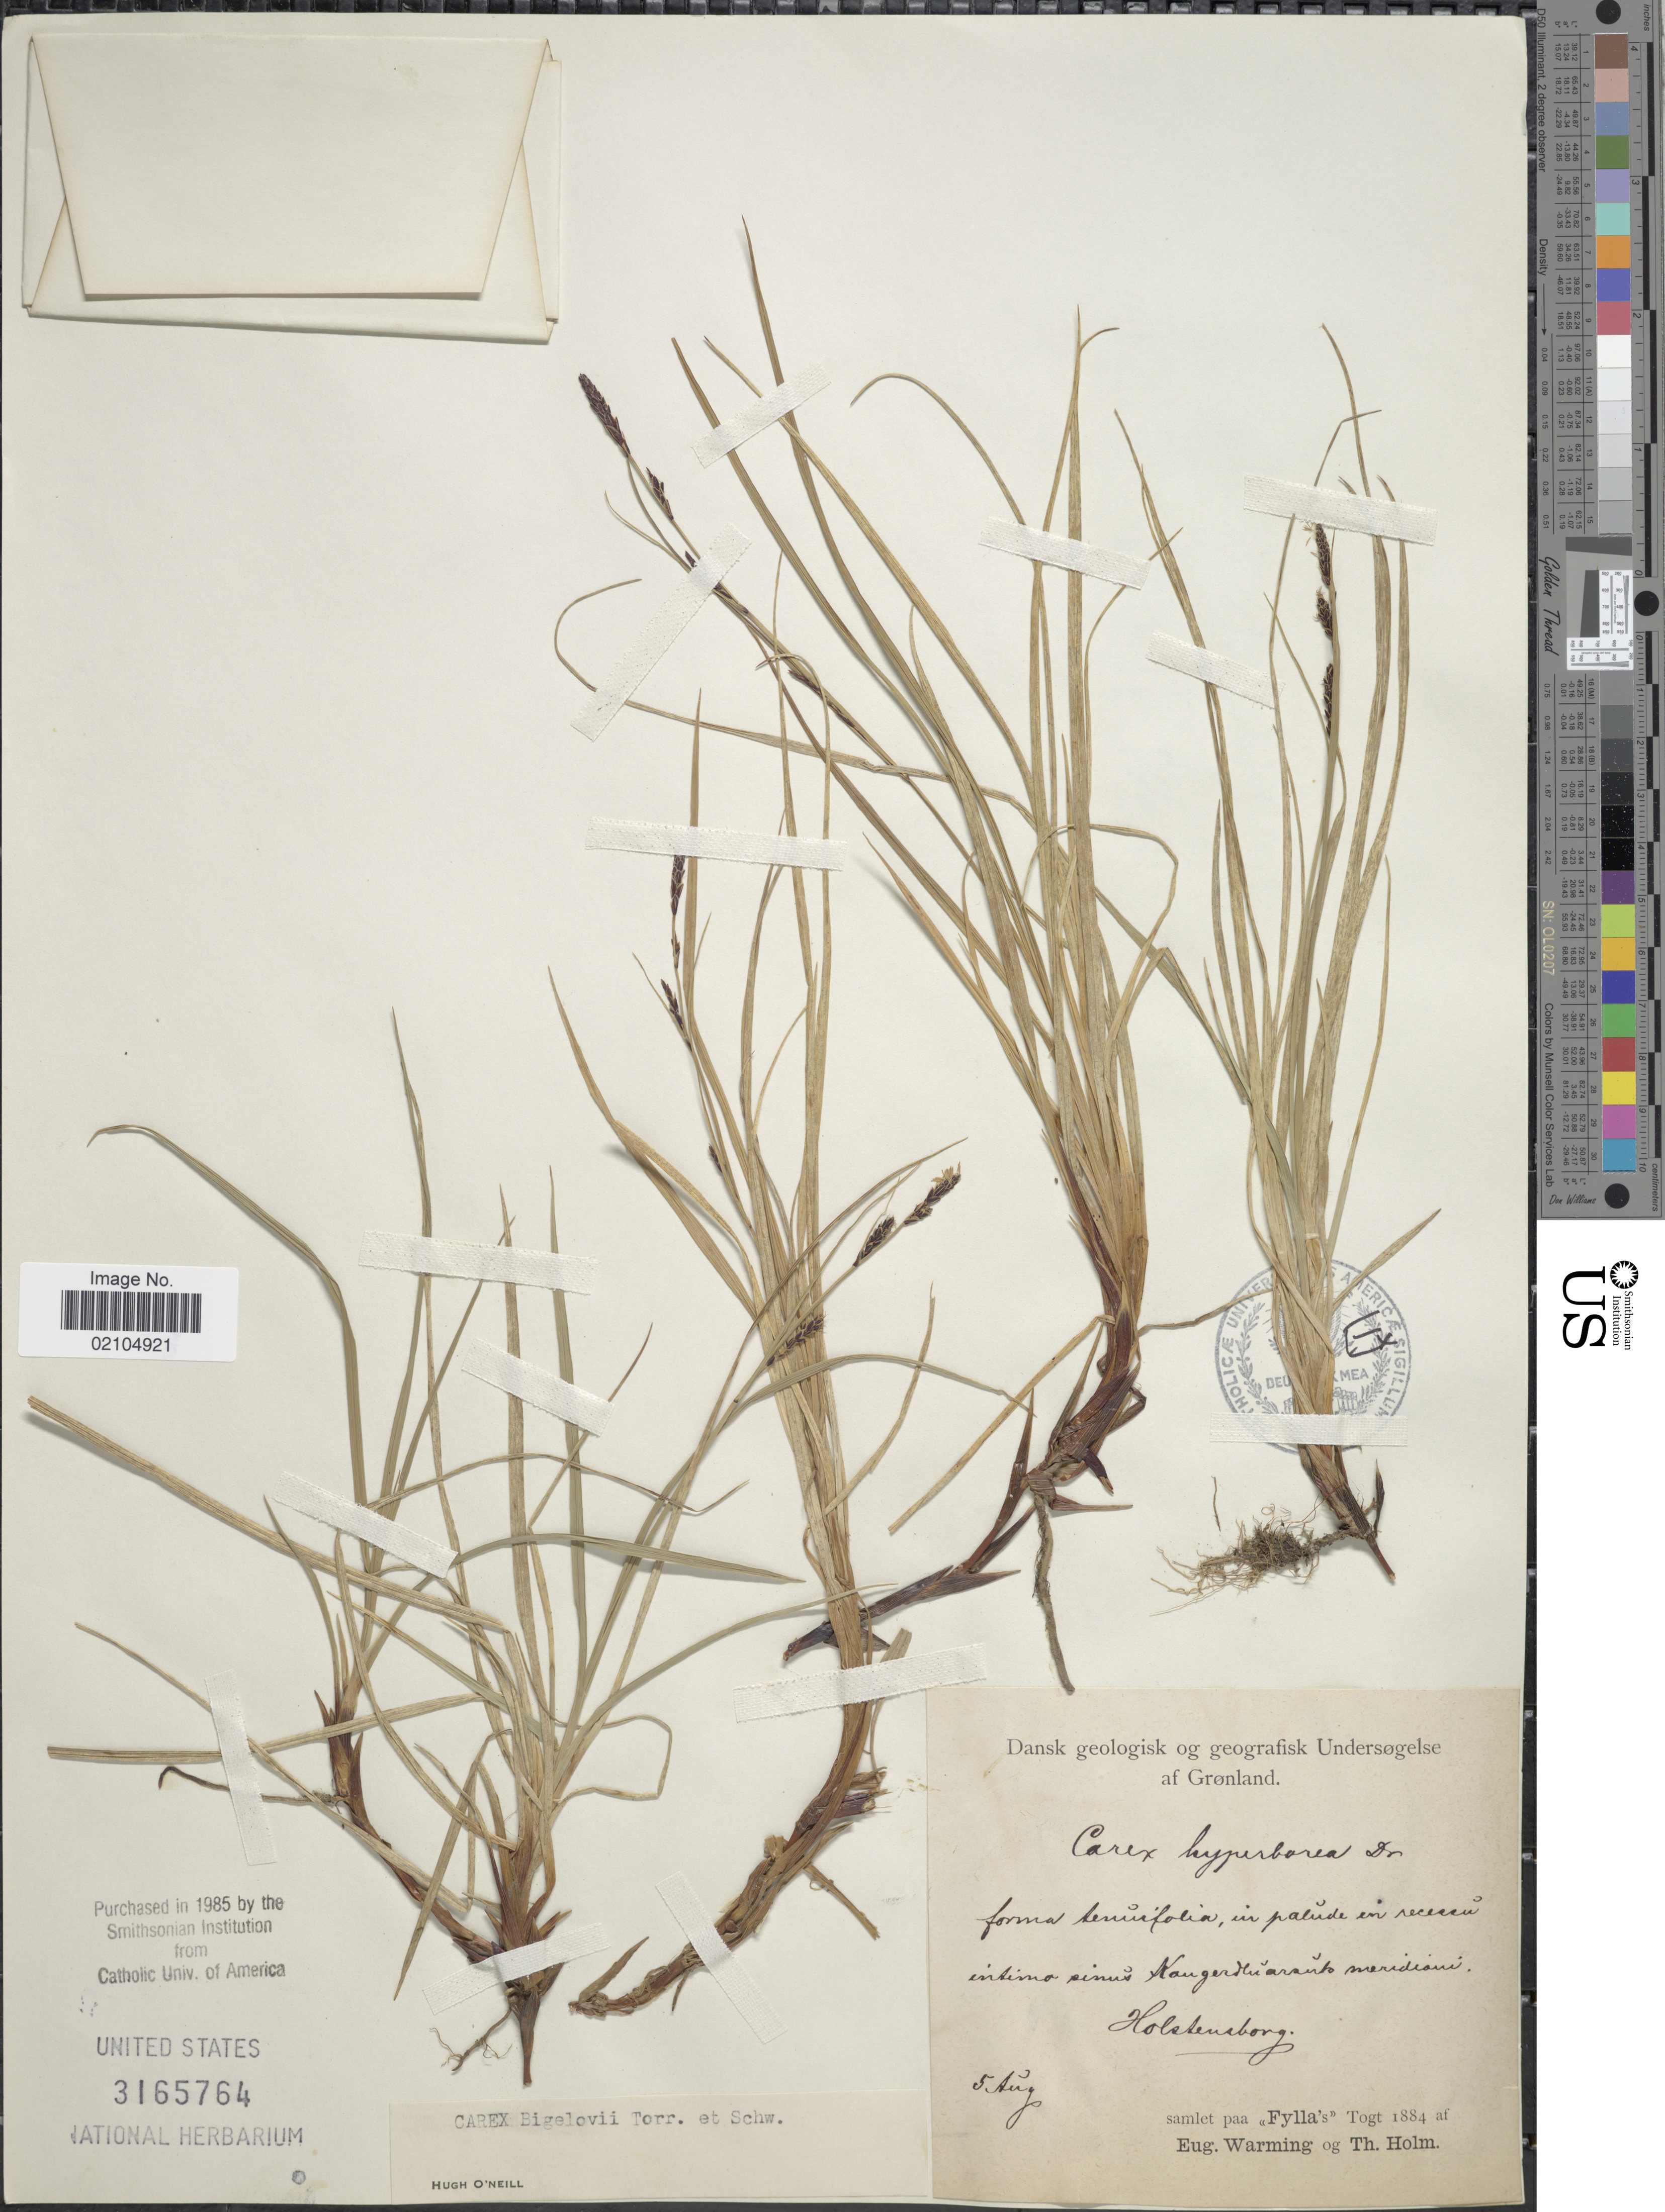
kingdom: Plantae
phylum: Tracheophyta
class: Liliopsida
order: Poales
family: Cyperaceae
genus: Carex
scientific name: Carex bigelowii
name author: Torr. ex Schwein.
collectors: E. Warming & T. Holm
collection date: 1884-08-05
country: Greenland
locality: Grønland, Kangerlussuak meridiani, Holsteinsborg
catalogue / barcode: US 3165764